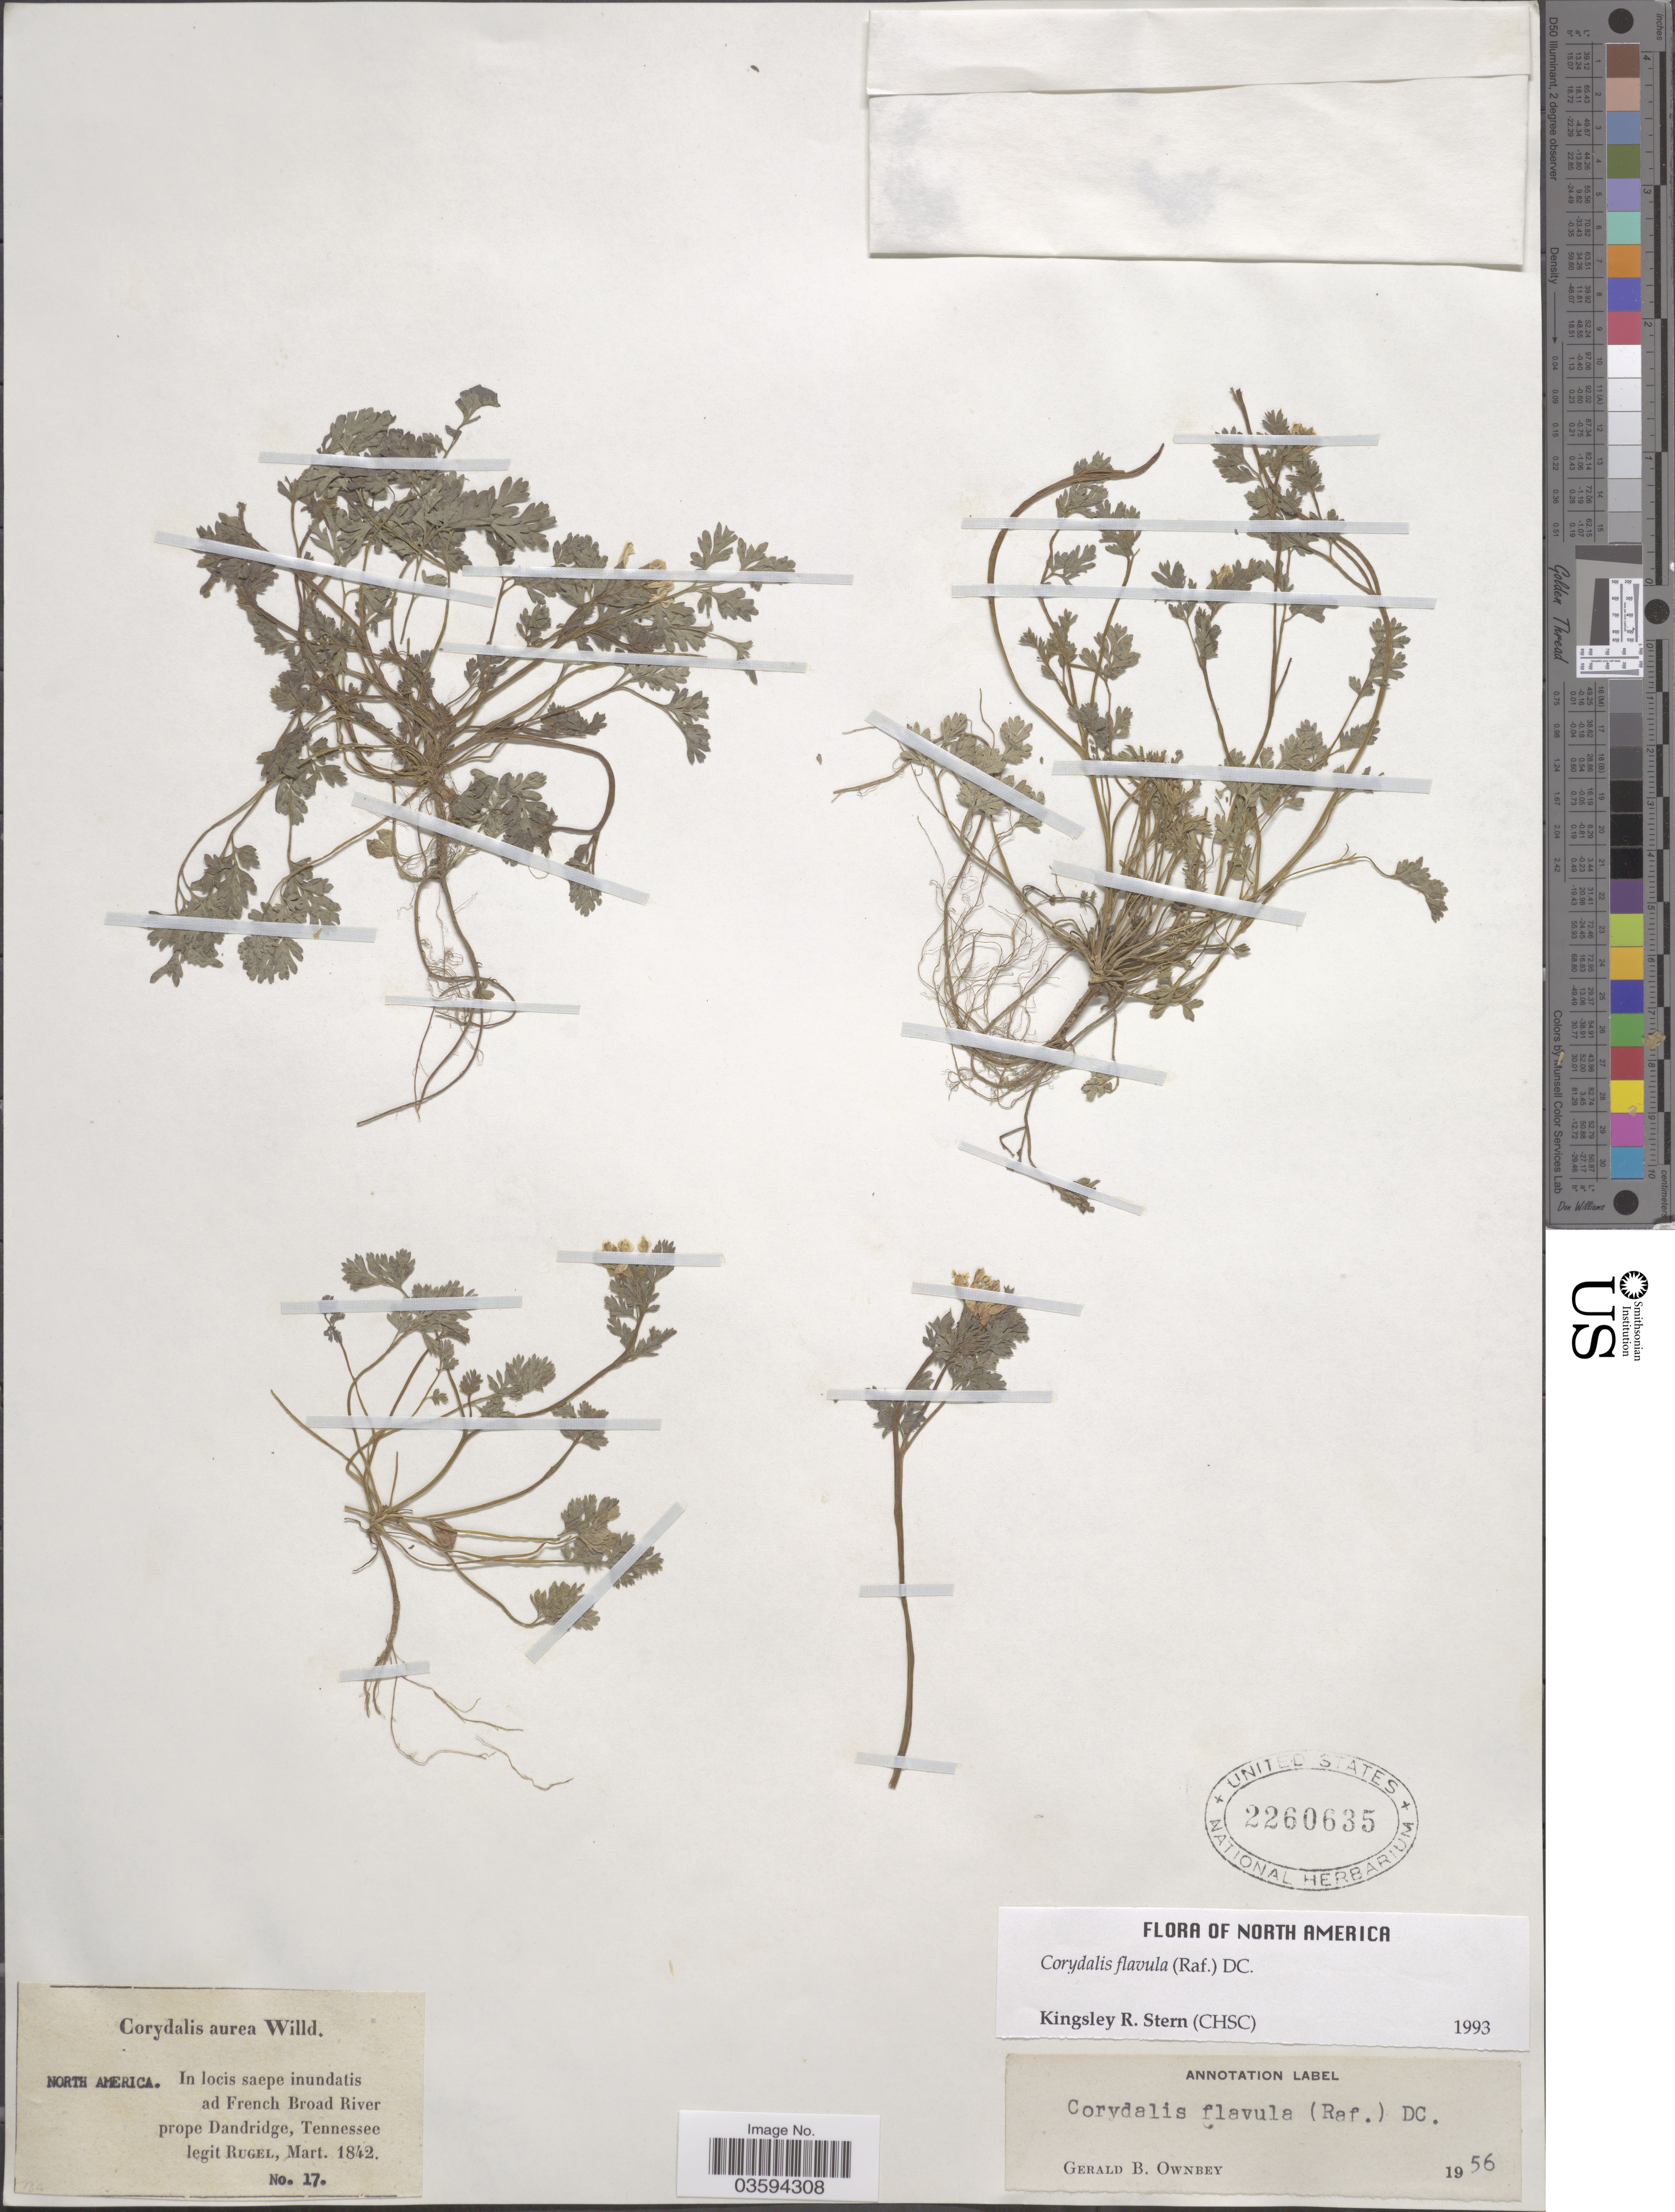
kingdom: Plantae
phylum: Tracheophyta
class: Magnoliopsida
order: Ranunculales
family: Papaveraceae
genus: Corydalis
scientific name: Corydalis flavula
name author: (Raf.) DC.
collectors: Rugel, --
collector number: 17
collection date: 1842-03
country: United States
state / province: Tennessee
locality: In locis saepe inundatis ad French Broad River prope Dandridge.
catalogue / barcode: US 2260635